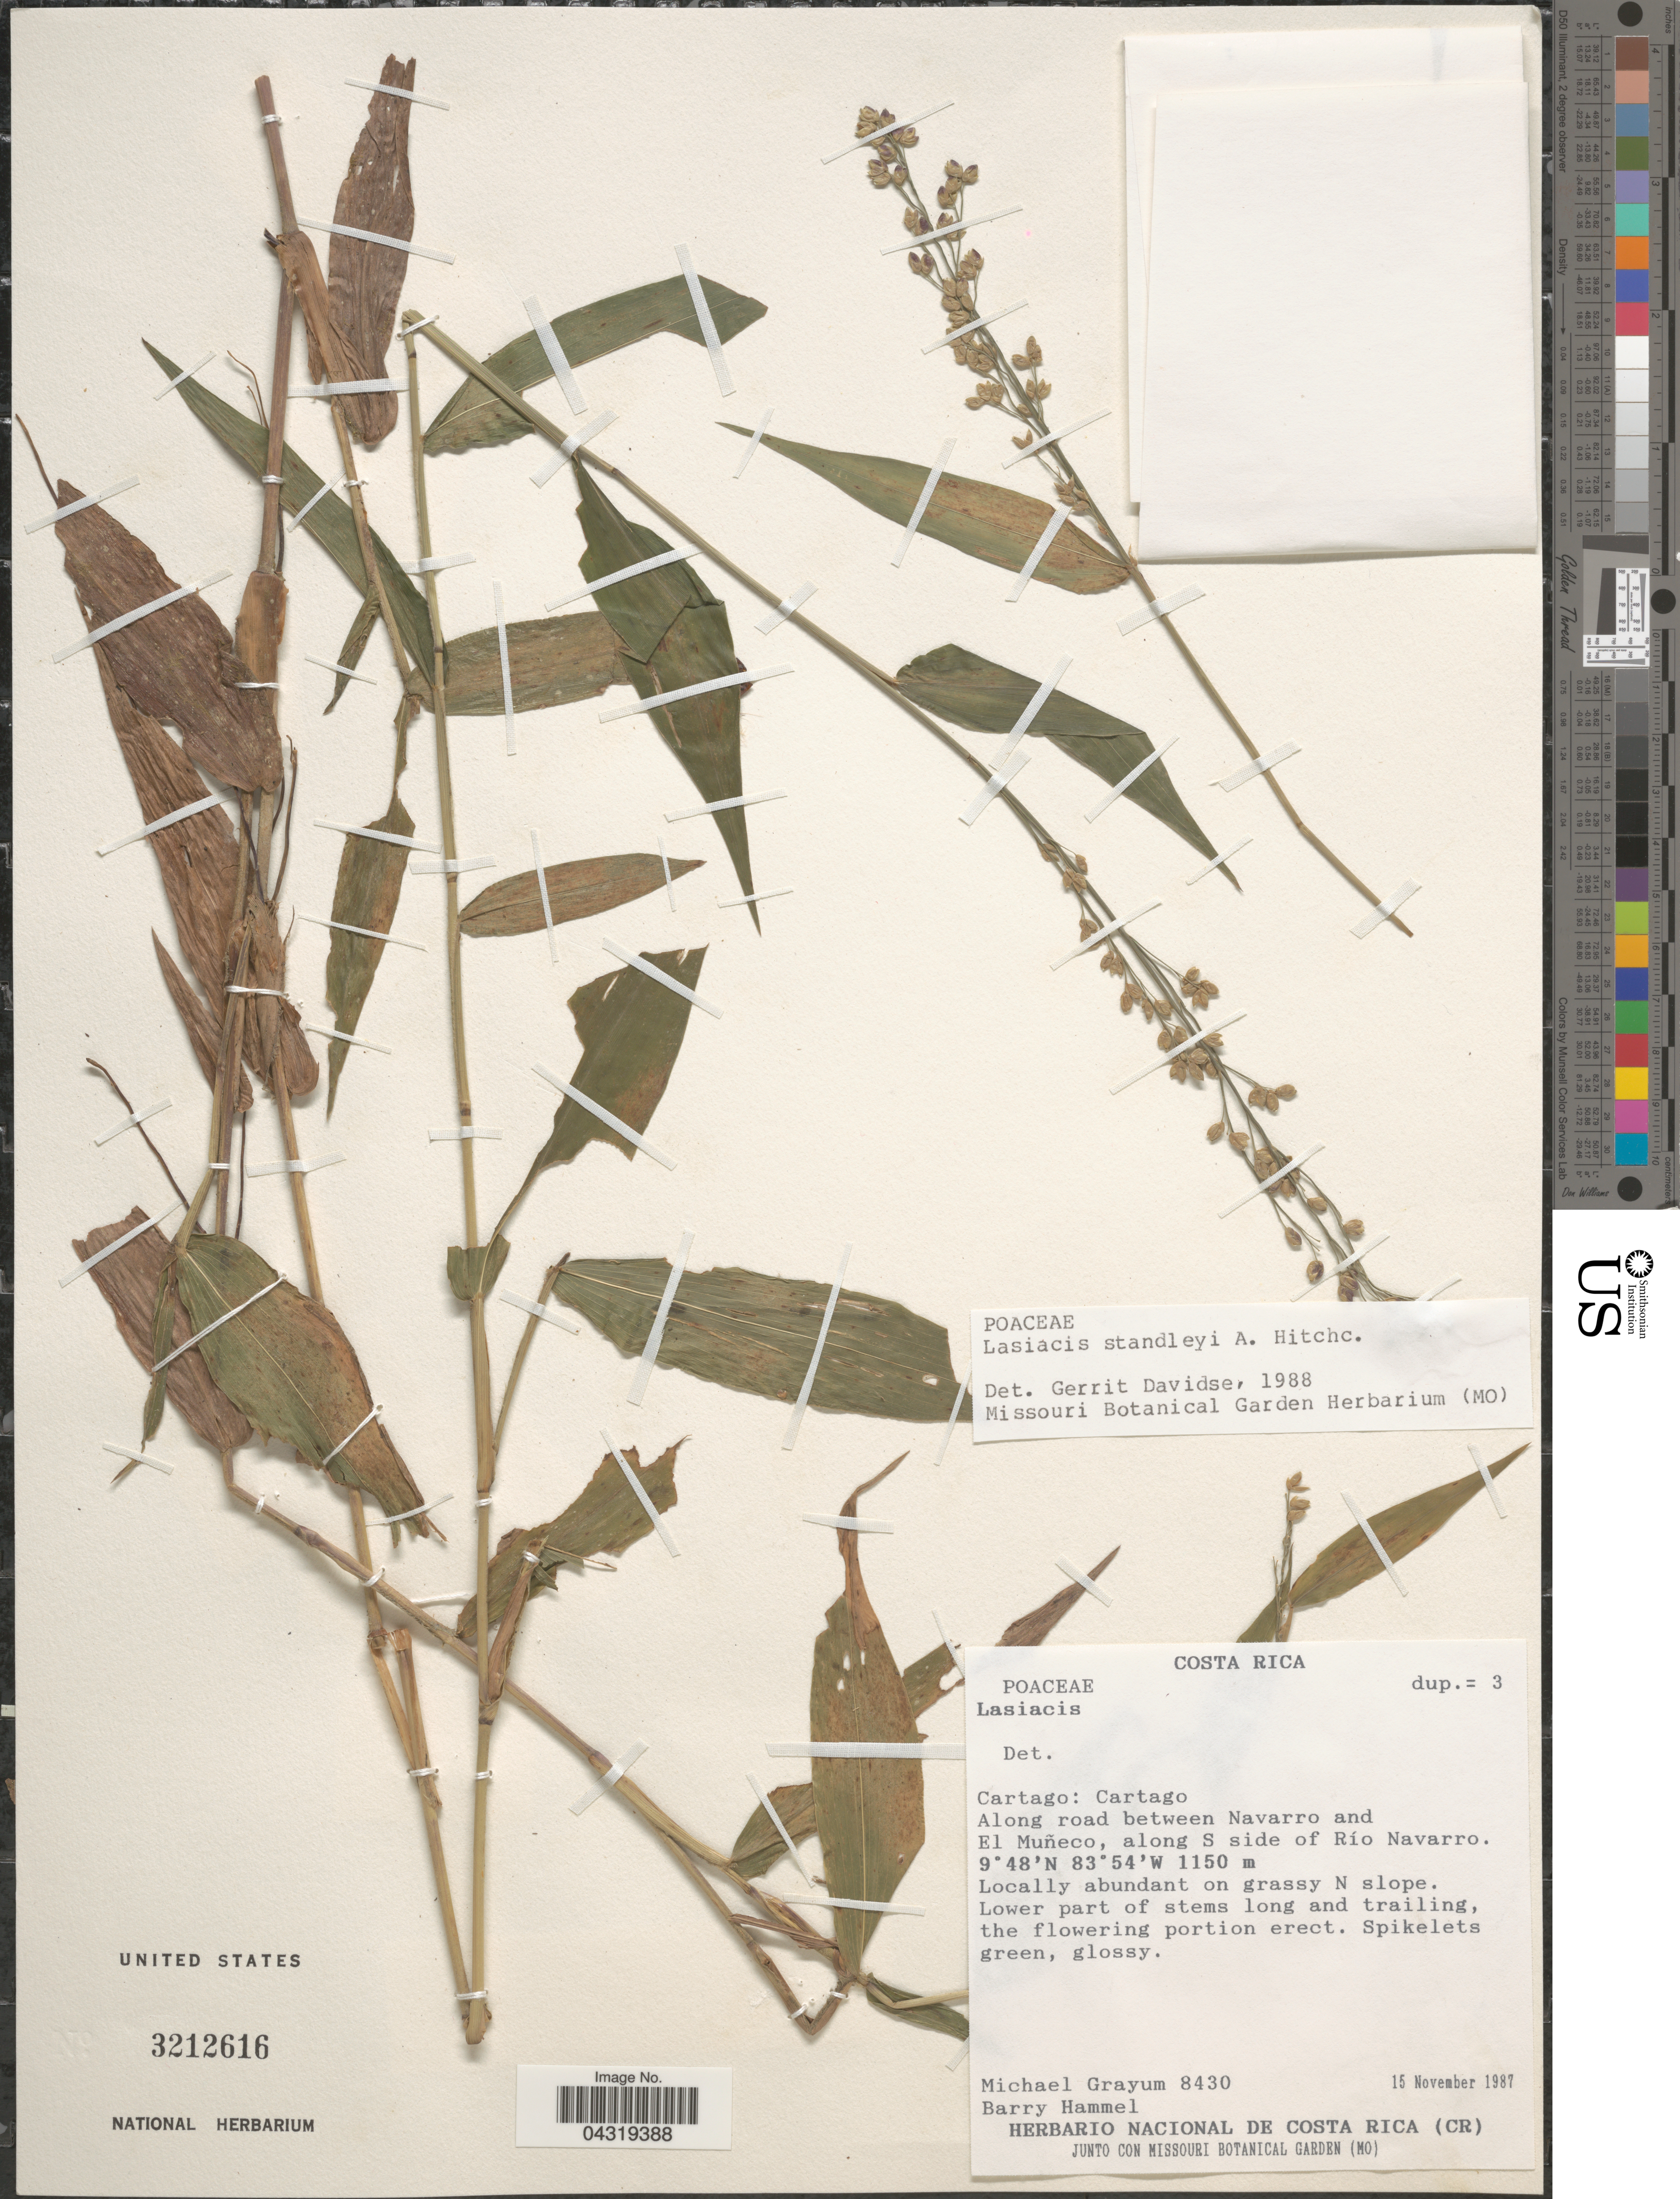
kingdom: Plantae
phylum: Tracheophyta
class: Liliopsida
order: Poales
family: Poaceae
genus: Lasiacis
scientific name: Lasiacis standleyi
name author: Hitchc.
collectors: M. H. Grayum & B. Hammel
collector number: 8430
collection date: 1987-11-15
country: Costa Rica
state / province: Cartago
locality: Cartago. Along road between Navarro and El Muñeco, along S side of Río Navarro. Locally abundant on grassy N slope.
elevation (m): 1150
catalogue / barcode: US 3212616